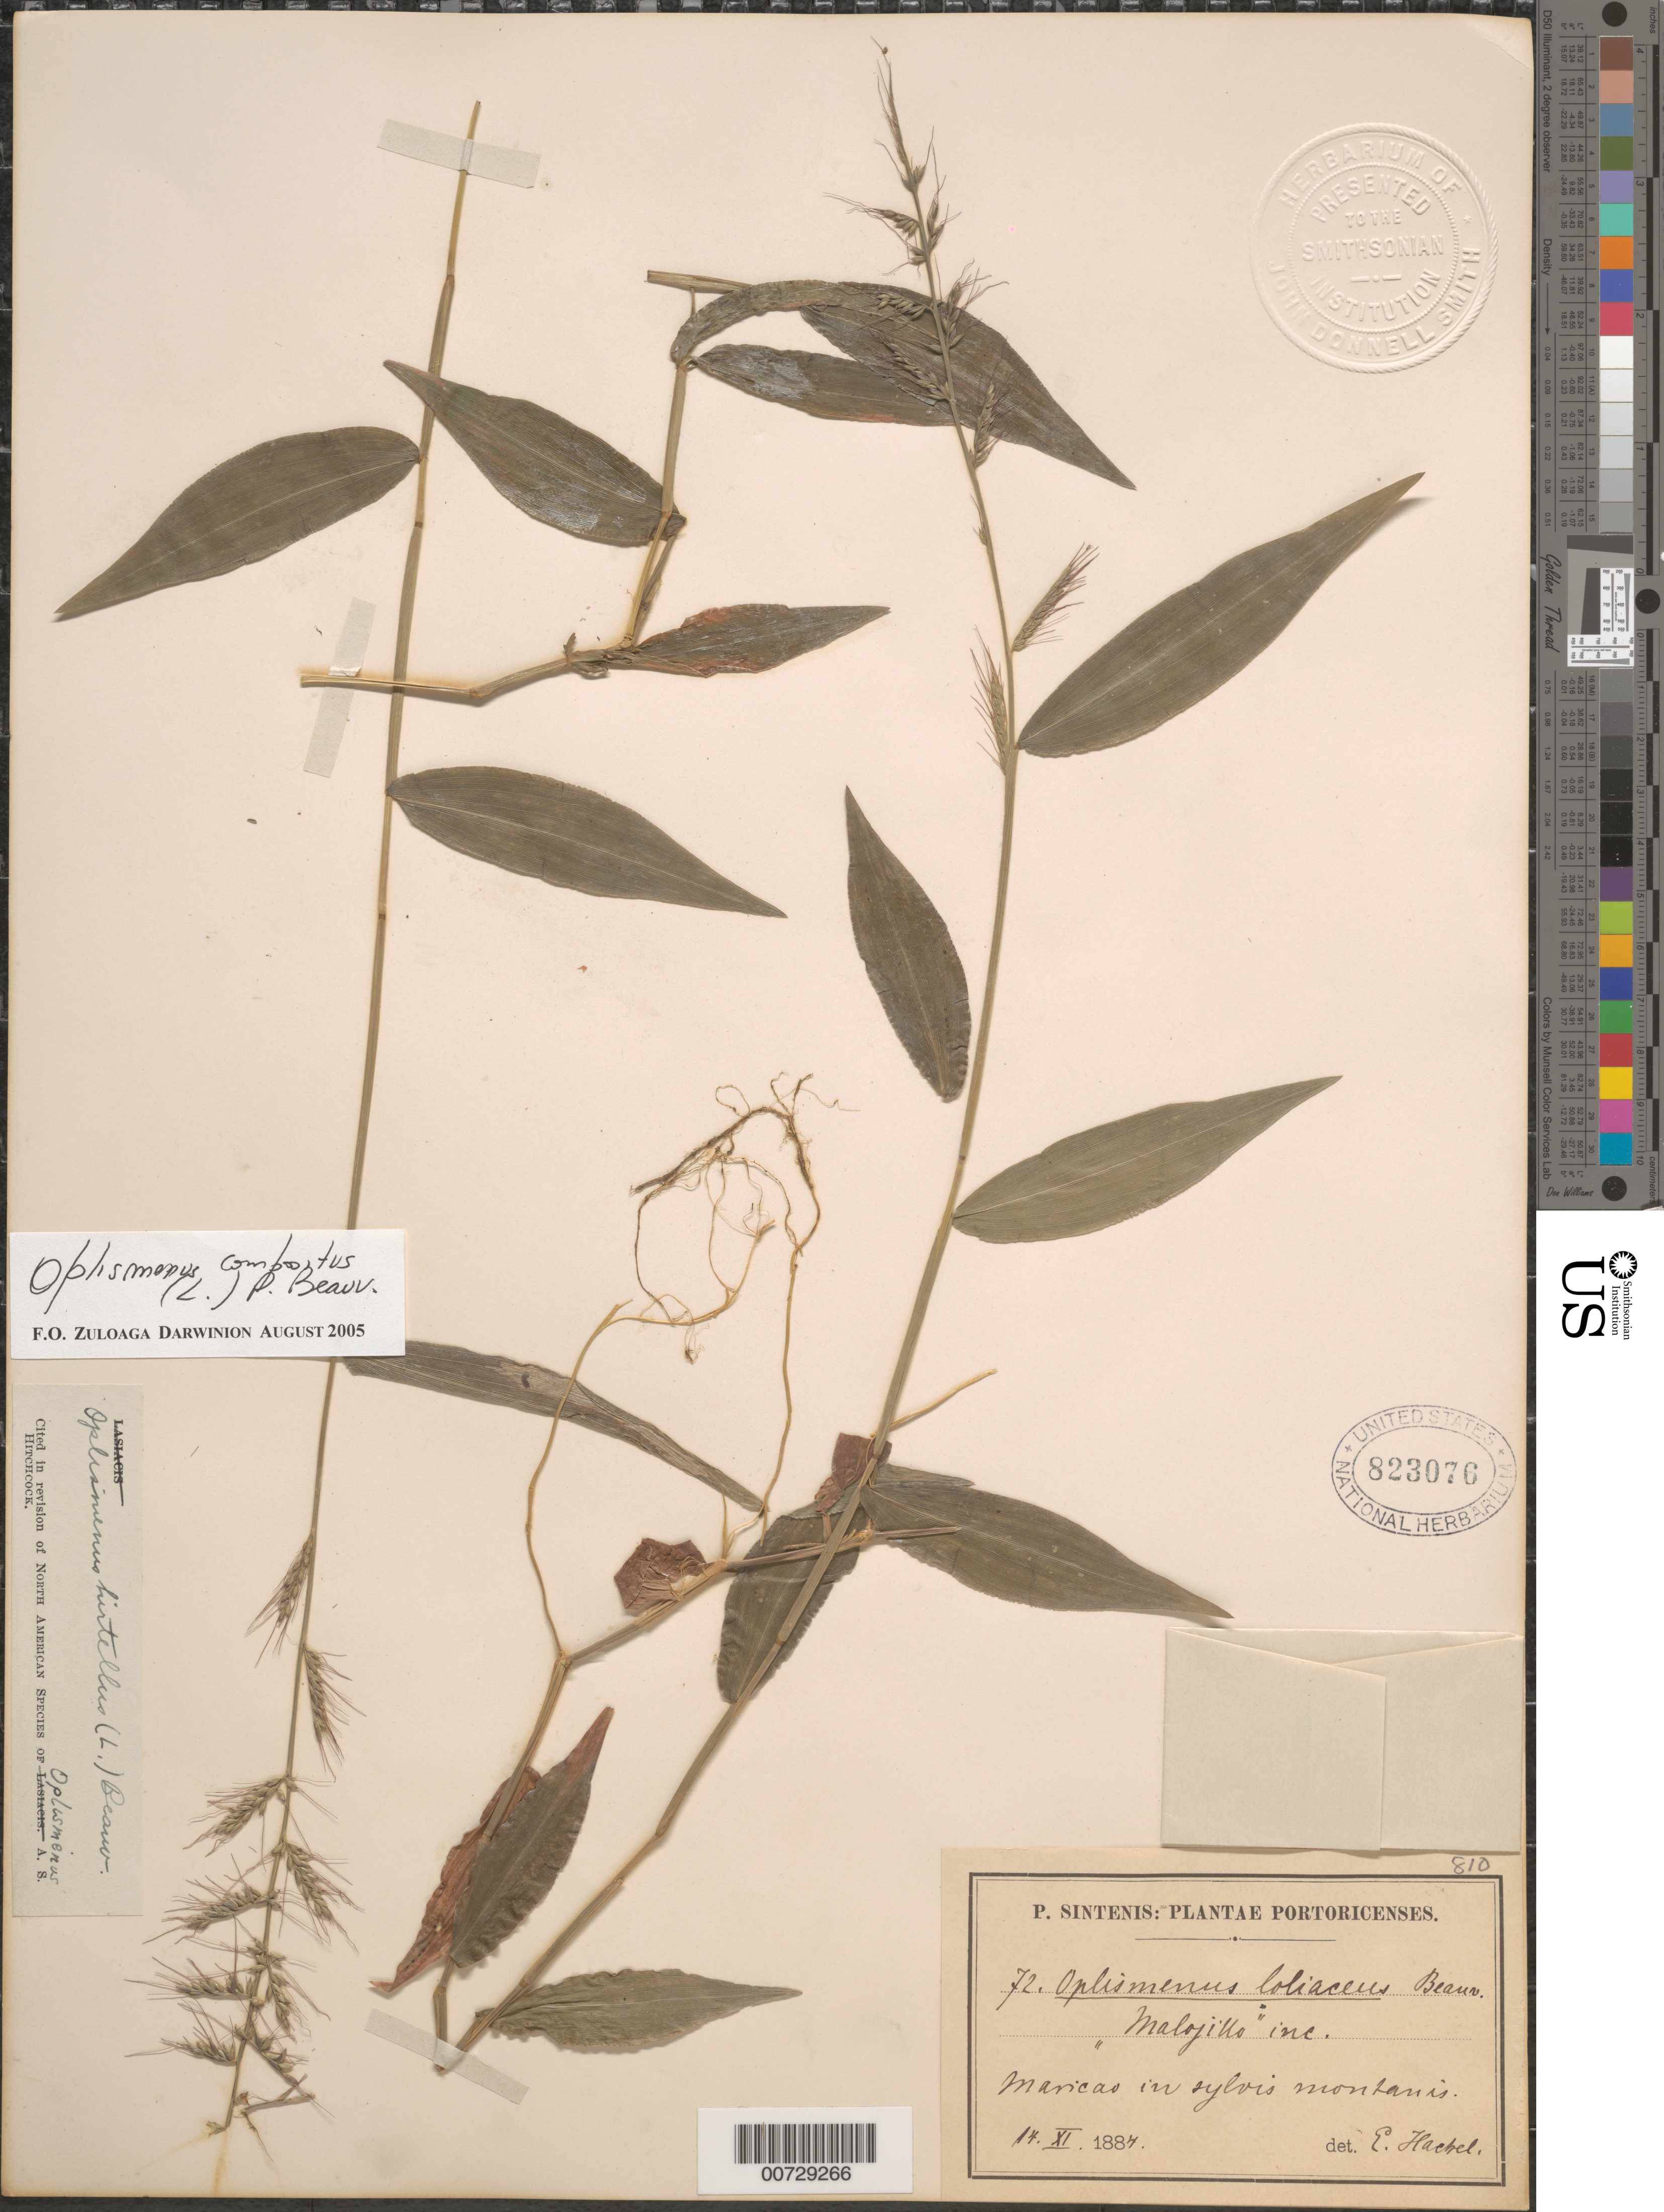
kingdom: Plantae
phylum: Tracheophyta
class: Liliopsida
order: Poales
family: Poaceae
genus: Oplismenus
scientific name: Oplismenus hirtellus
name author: (L.) P. Beauv.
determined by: Hitchcock, Albert S.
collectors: P. Sintenis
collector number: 72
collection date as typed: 14 Nov 1884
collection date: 1884-11-14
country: Puerto Rico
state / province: Maricao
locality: Maricao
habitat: In sylvis montanis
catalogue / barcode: US 823076